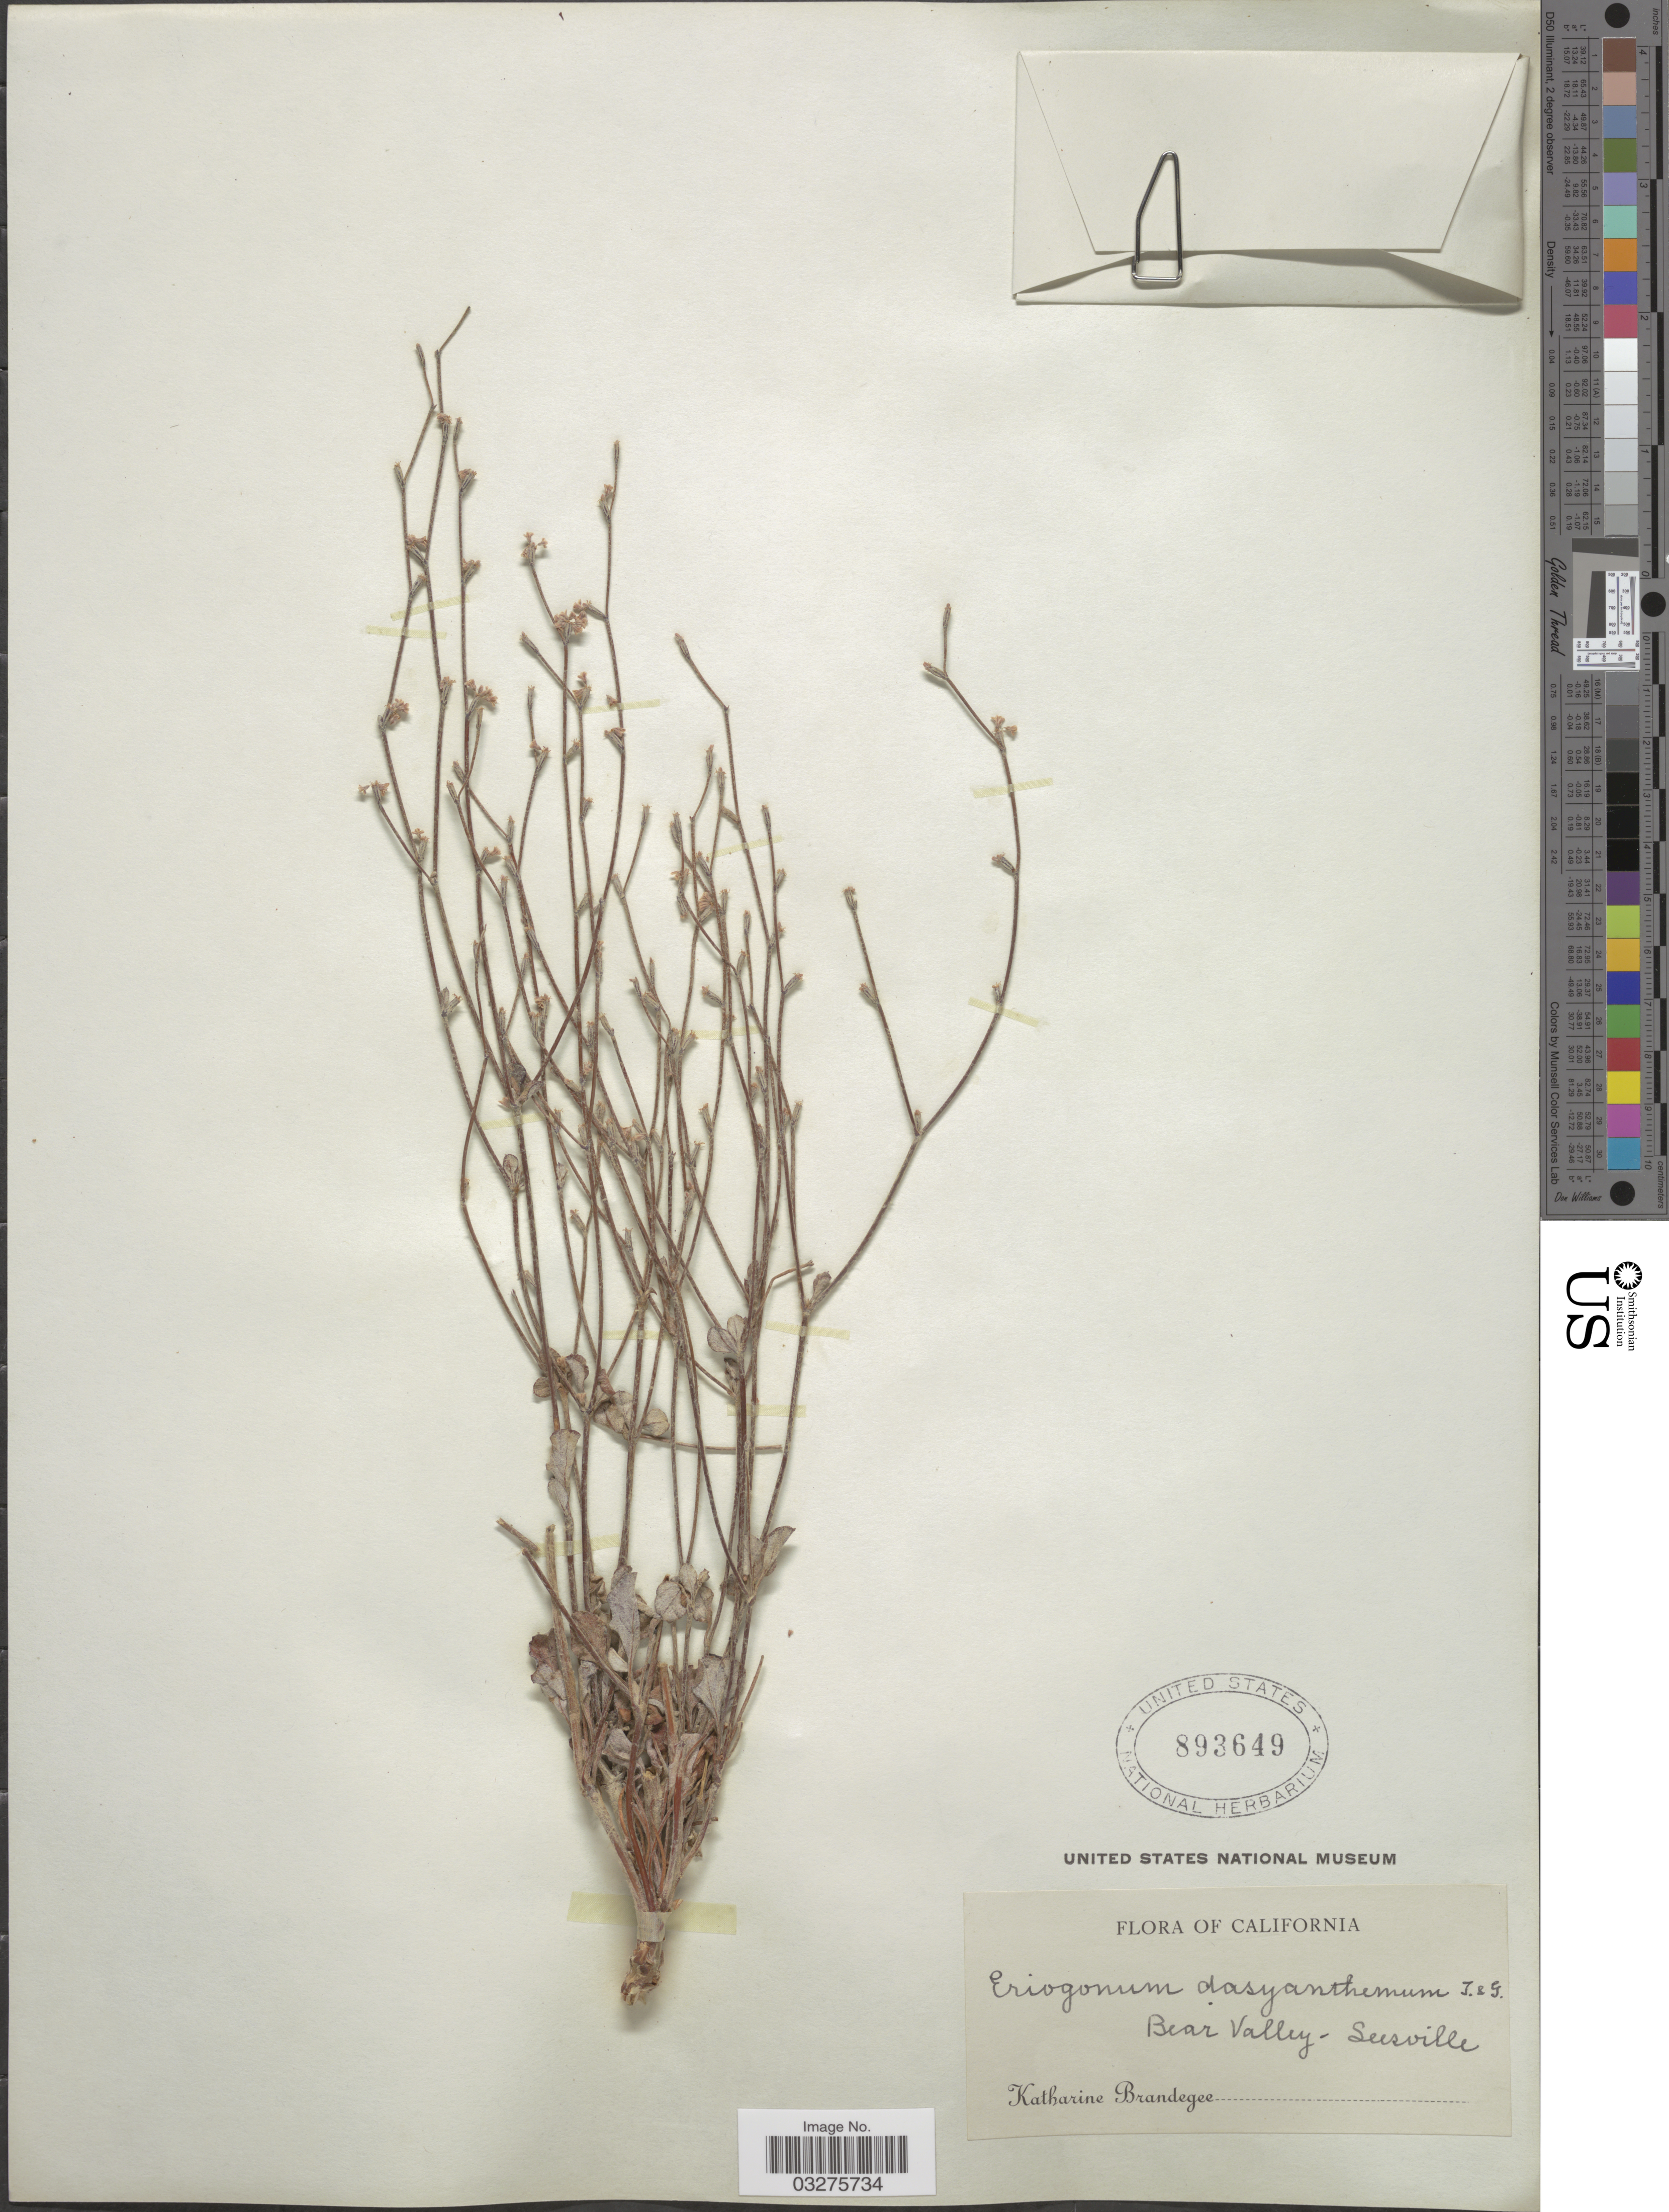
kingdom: Plantae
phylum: Tracheophyta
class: Magnoliopsida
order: Caryophyllales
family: Polygonaceae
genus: Eriogonum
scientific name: Eriogonum dasyanthemum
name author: Torr. & A. Gray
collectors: M. K. Brandegee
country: United States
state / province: California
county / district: San Bernardino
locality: Bear Valley - Leesville.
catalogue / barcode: US 893649